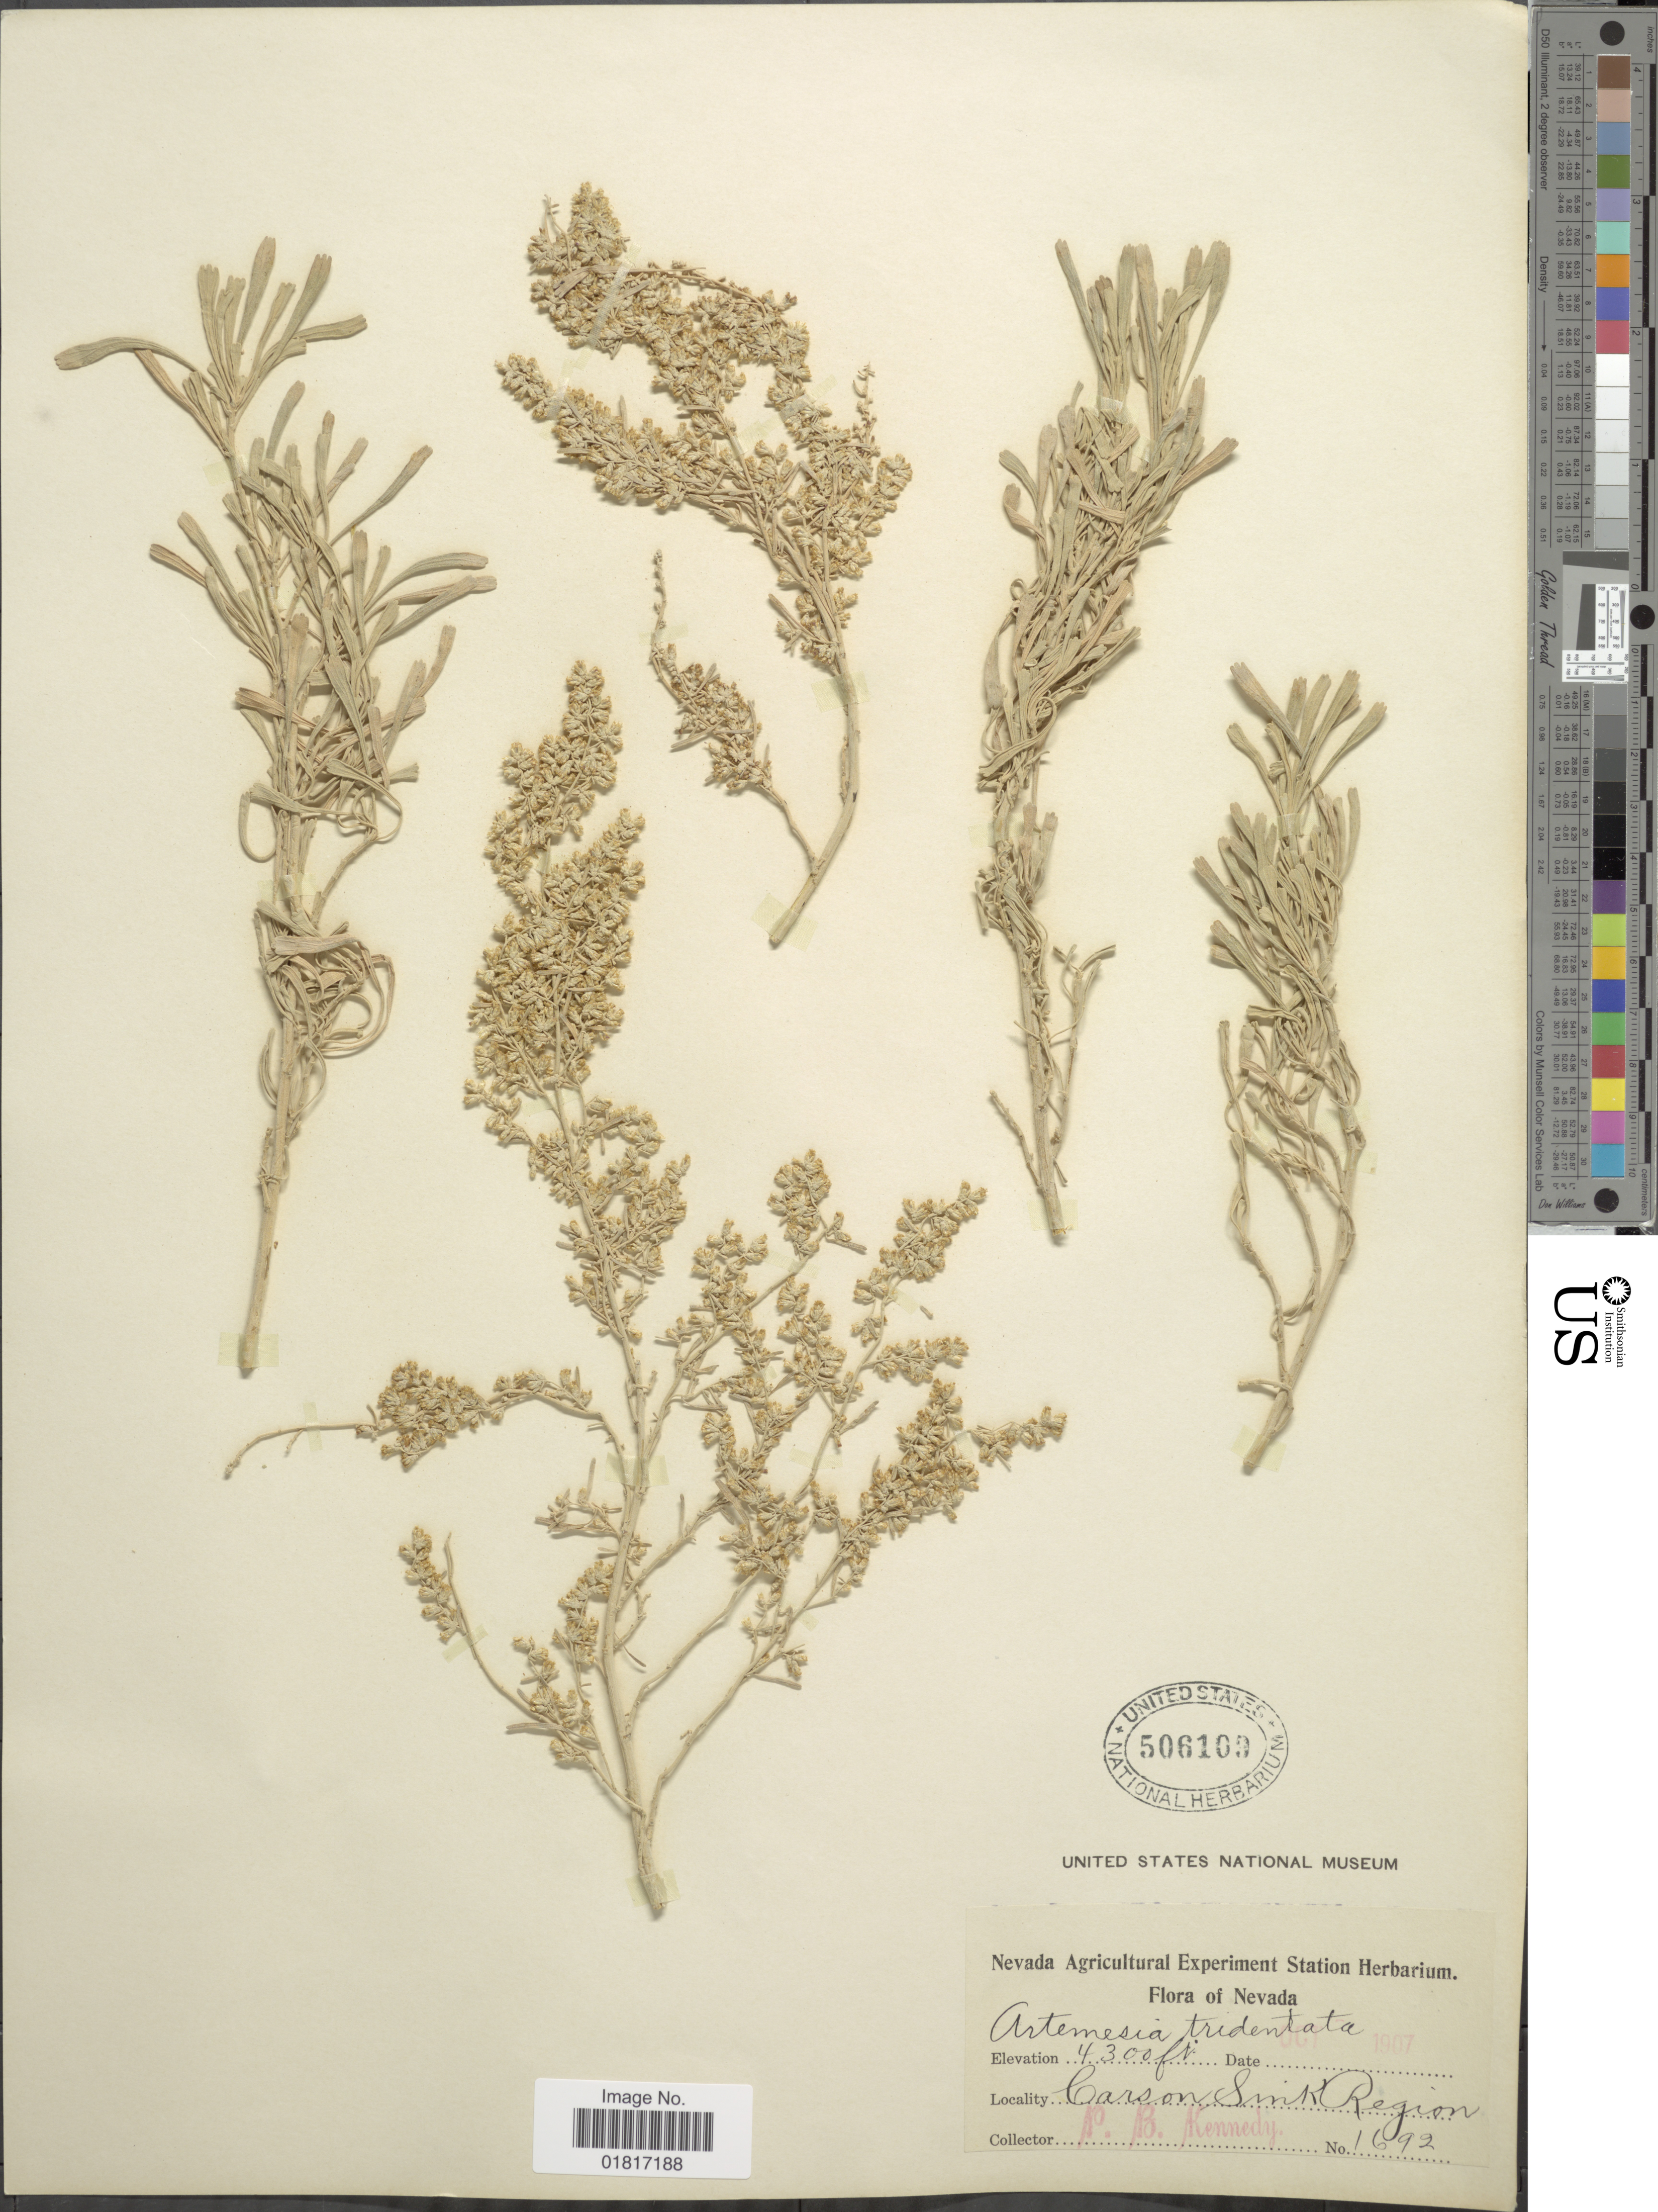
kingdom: Plantae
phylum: Tracheophyta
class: Magnoliopsida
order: Asterales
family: Asteraceae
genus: Artemisia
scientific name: Artemisia tridentata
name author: Nutt.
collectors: P. B. Kennedy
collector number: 1692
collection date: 1907-10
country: United States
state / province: Nevada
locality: Carson Sink Region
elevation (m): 1311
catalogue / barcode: US 506109